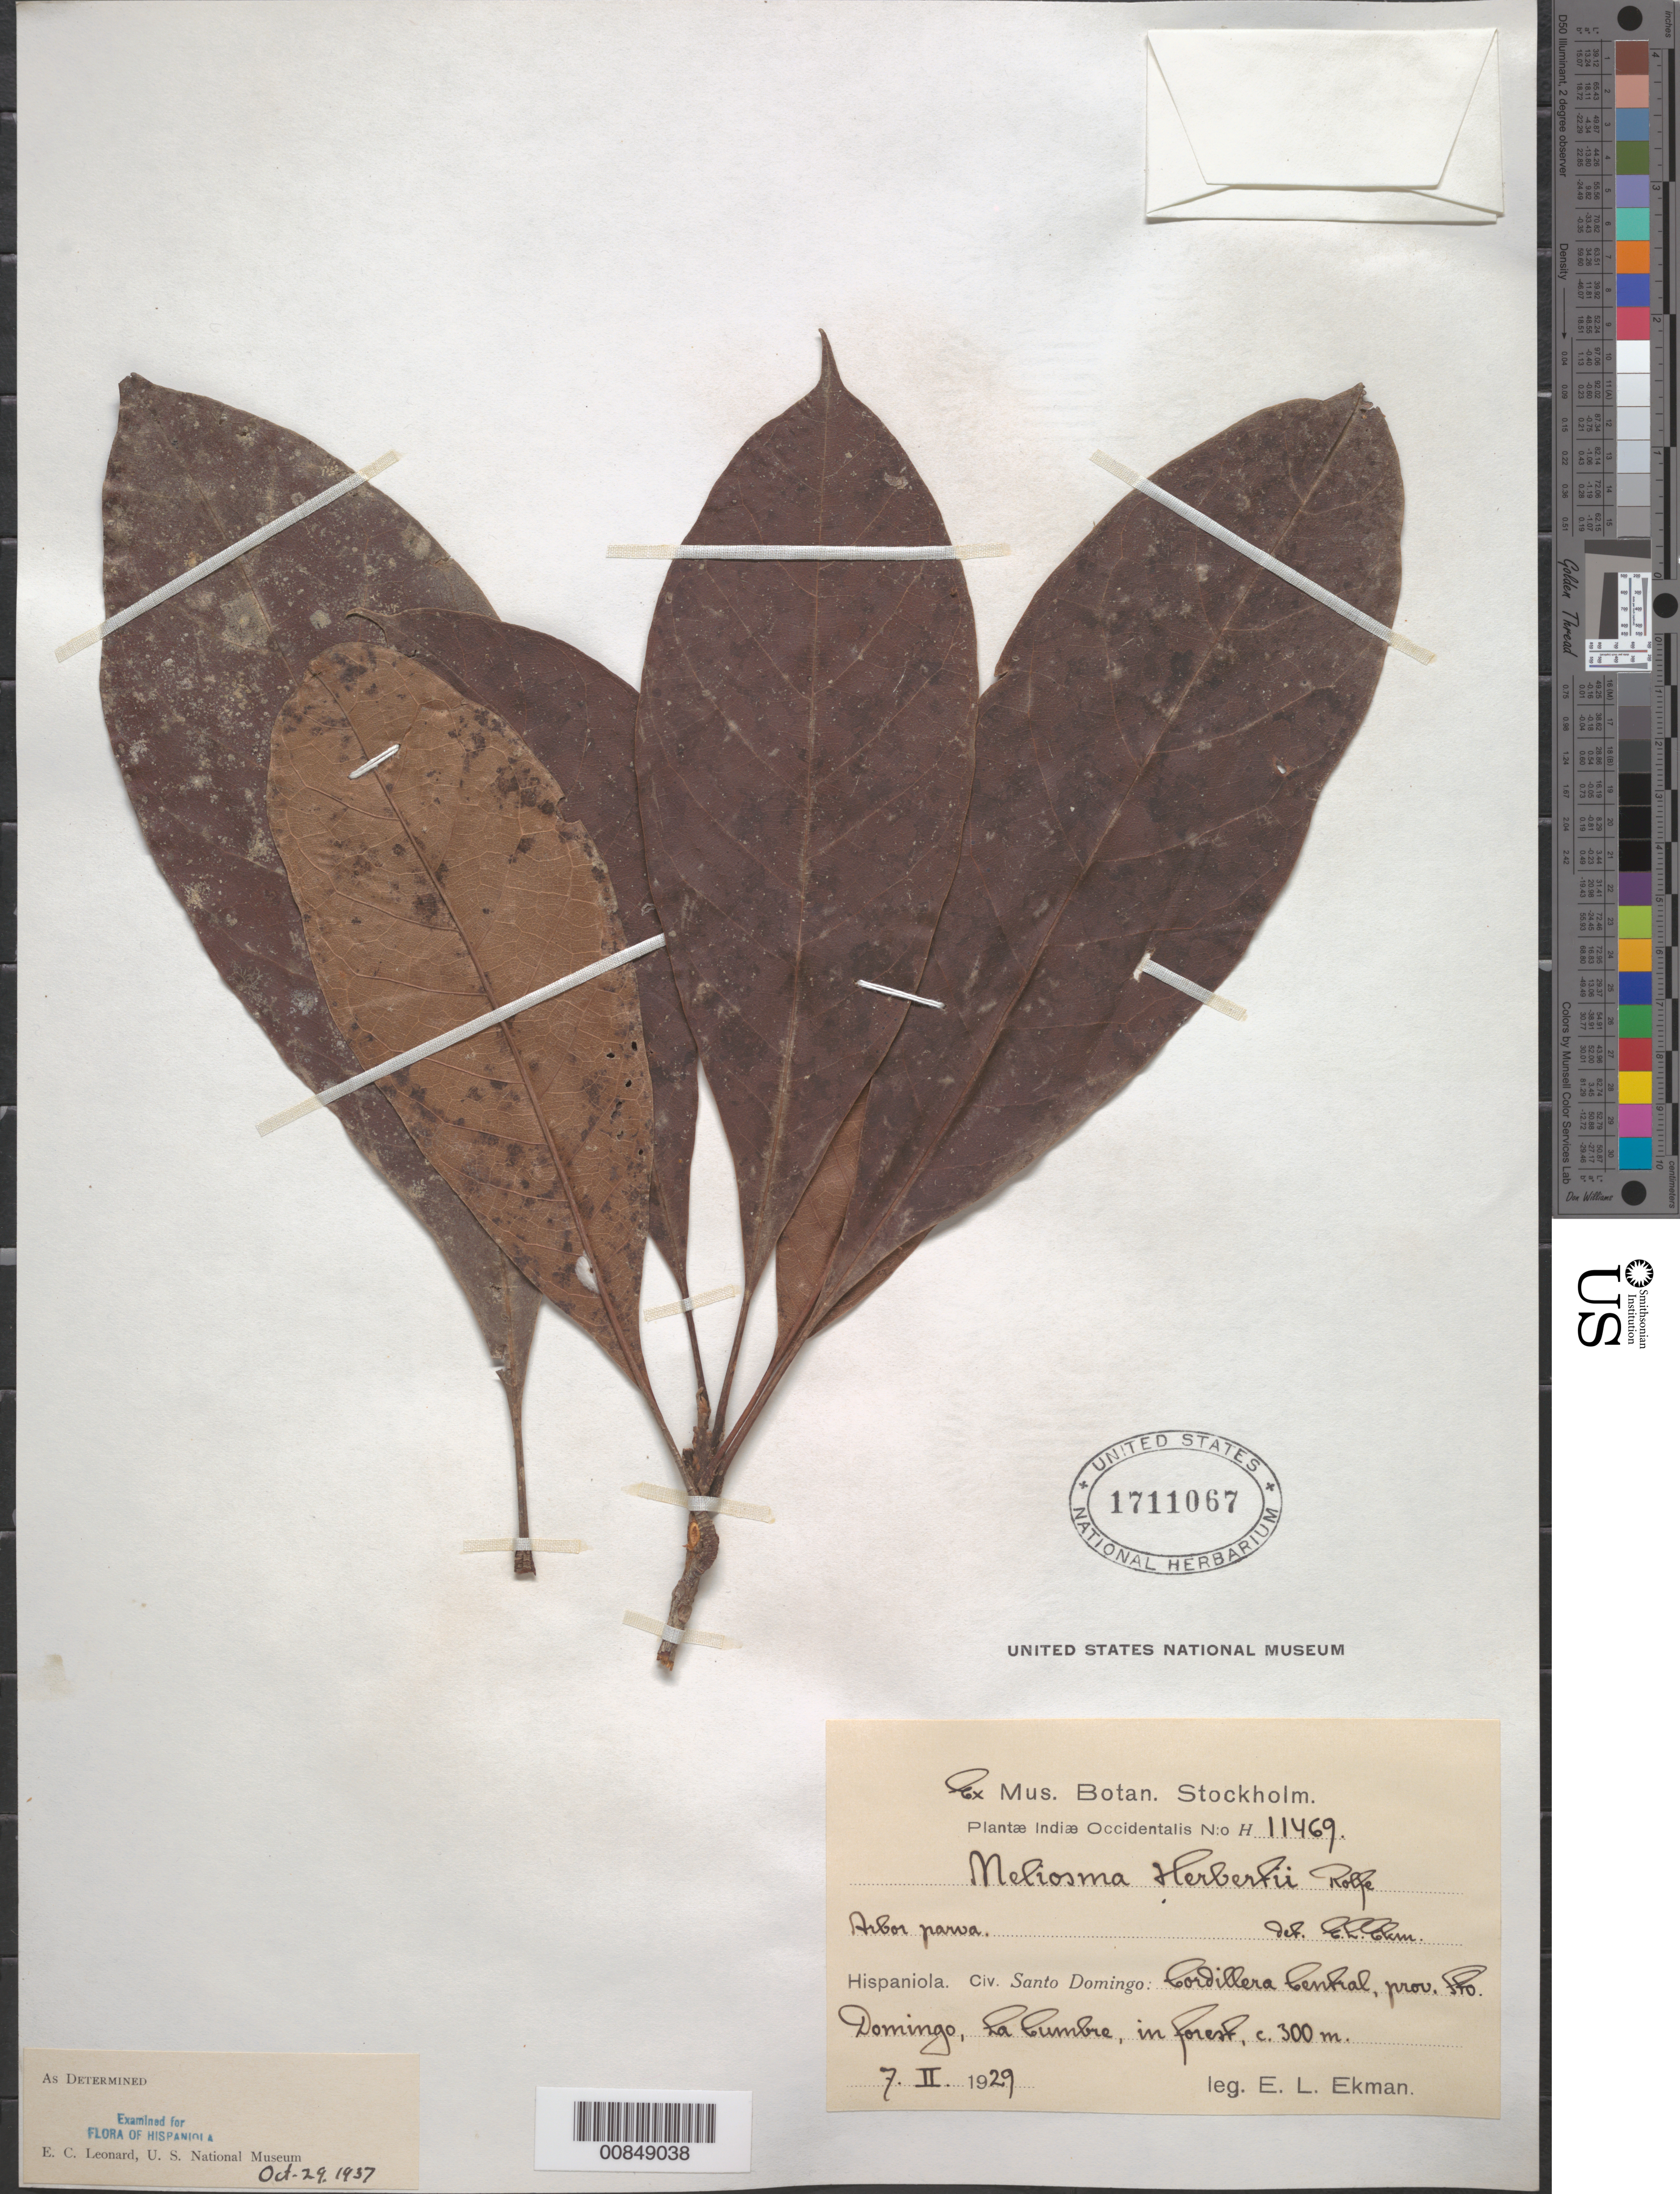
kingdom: Plantae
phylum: Tracheophyta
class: Magnoliopsida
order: Proteales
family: Sabiaceae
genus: Meliosma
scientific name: Meliosma herbertii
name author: Rolfe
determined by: Leonard, Emery C., (US)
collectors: E. L. Ekman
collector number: H 11469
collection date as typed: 07 Feb 1929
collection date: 1929-02-07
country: Dominican Republic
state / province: Distrito Nacional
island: Hispaniola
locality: Cordillera Central, La Cumbre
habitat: In forest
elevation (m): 300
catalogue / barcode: US 1711067